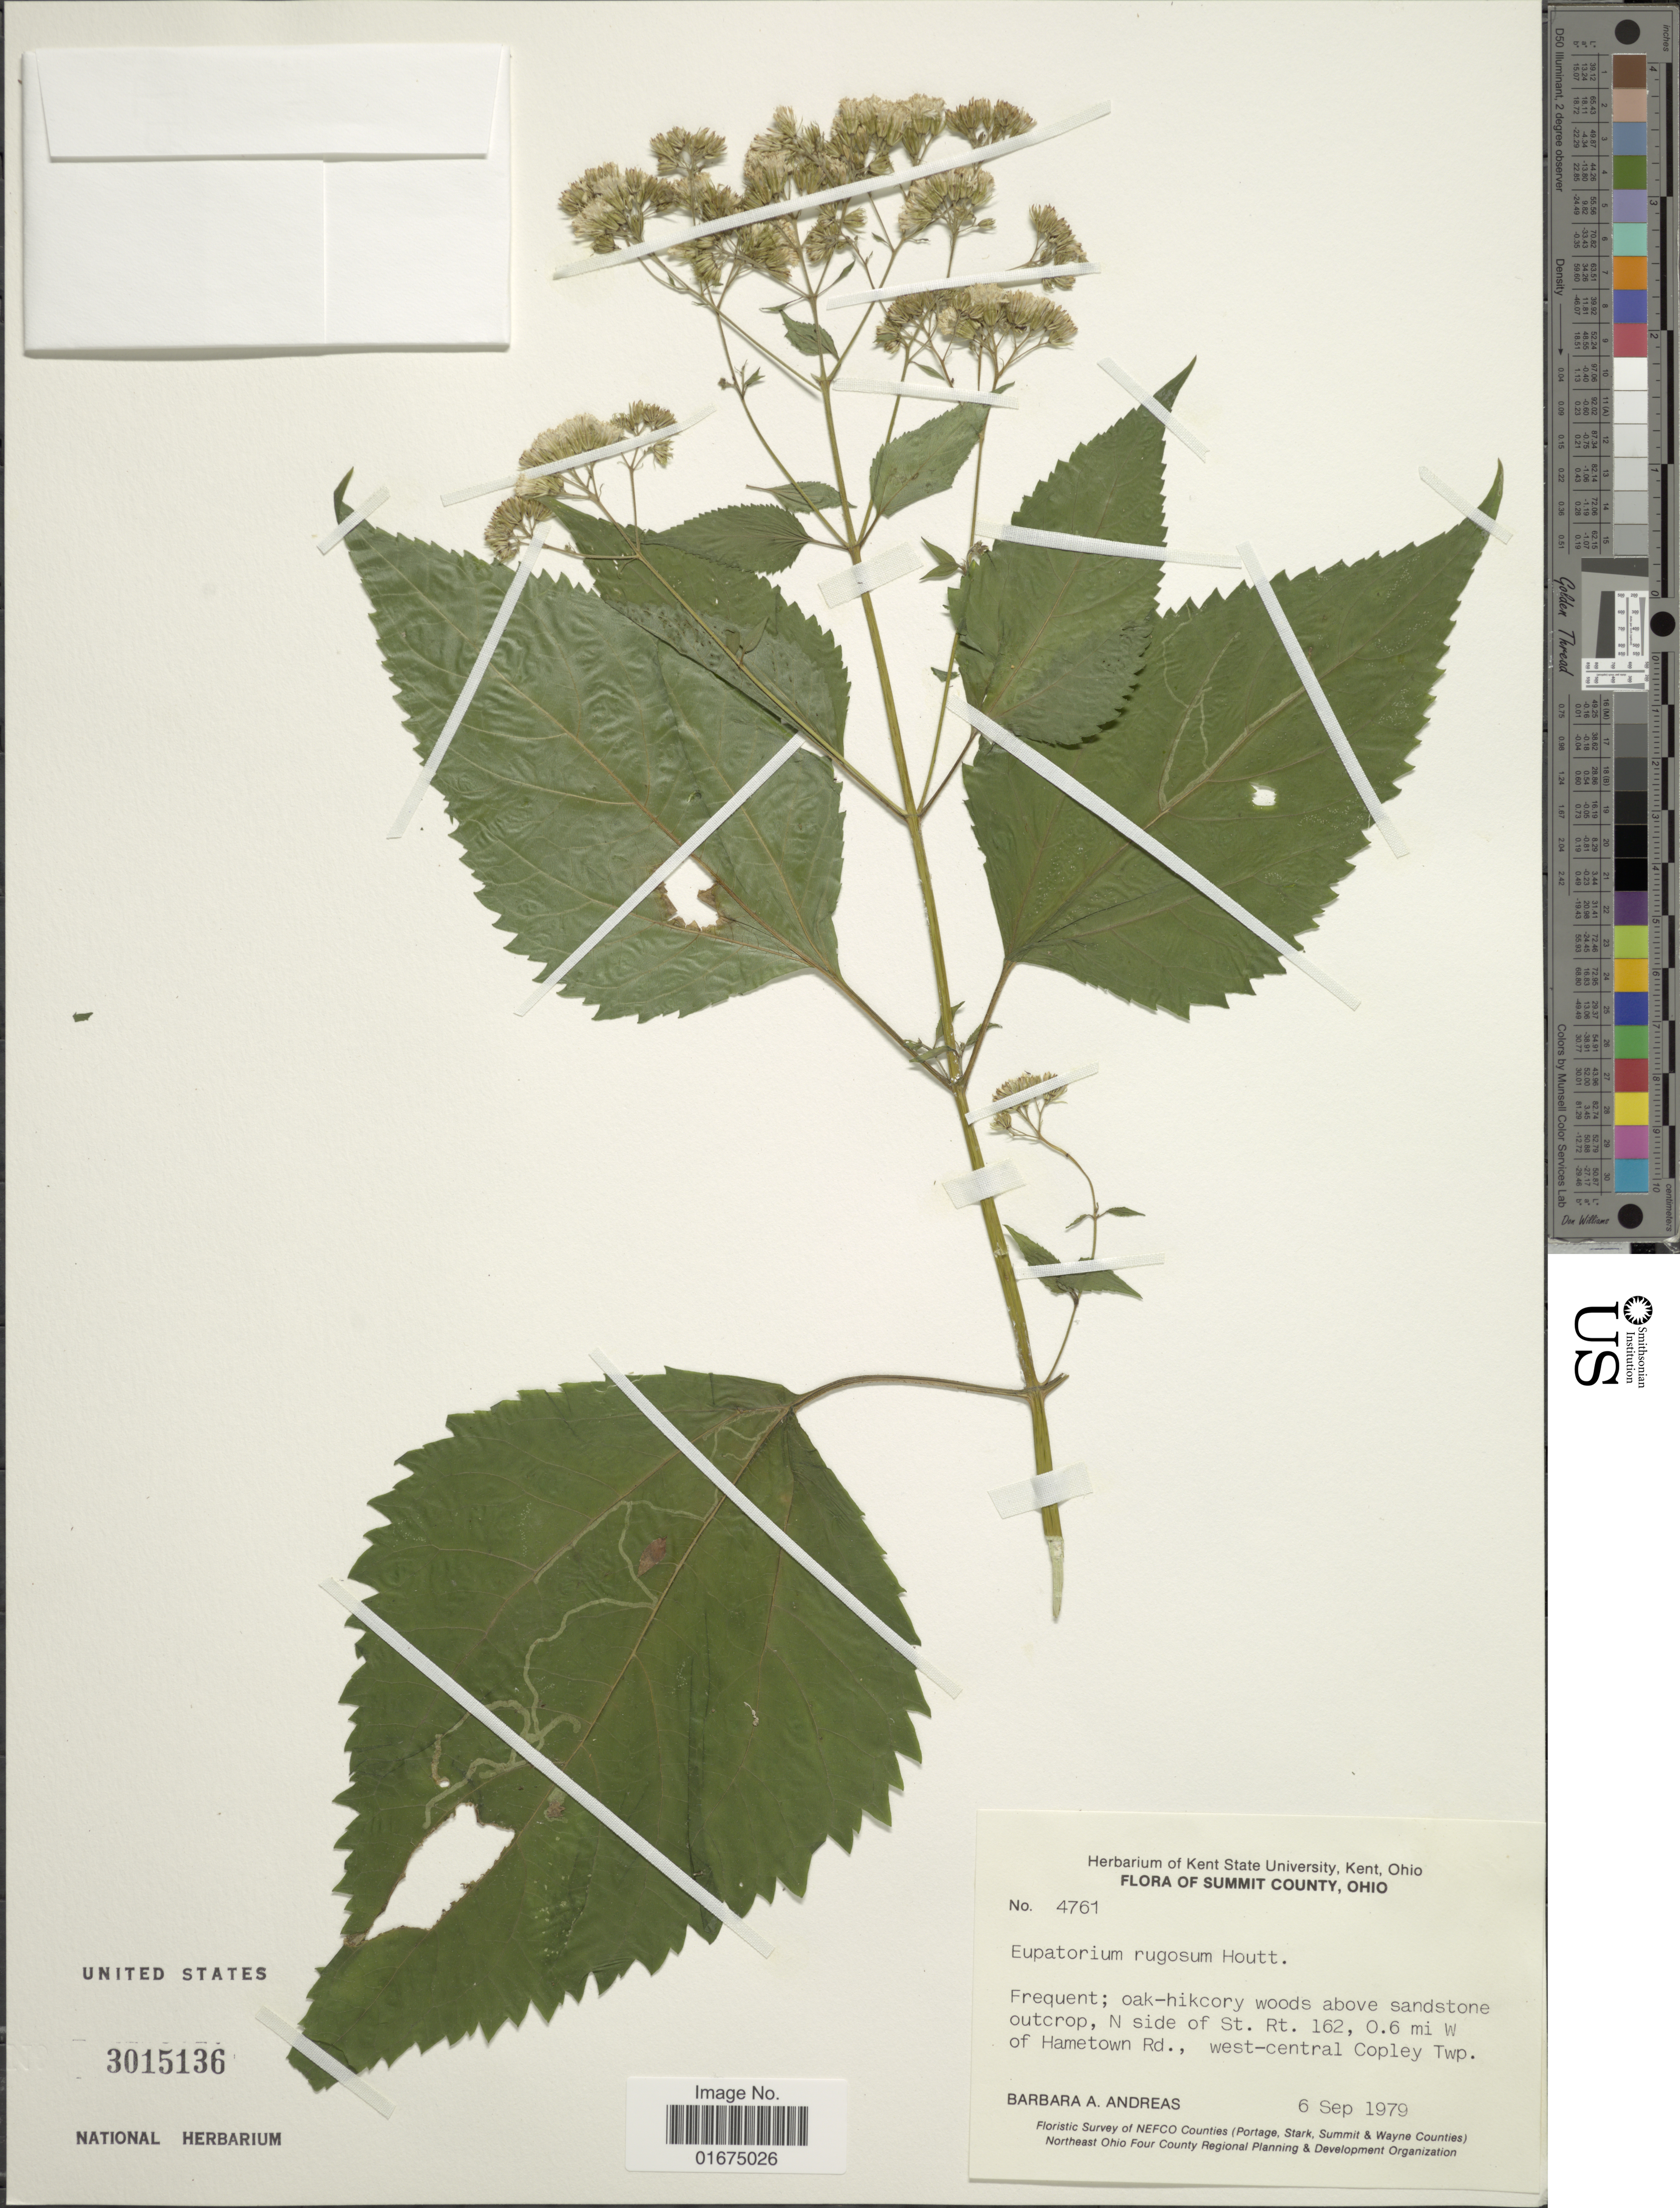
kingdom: Plantae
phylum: Tracheophyta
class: Magnoliopsida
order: Asterales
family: Asteraceae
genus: Ageratina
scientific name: Ageratina altissima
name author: (L.) R.M. King & H. Rob.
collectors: B. A. Andreas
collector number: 4761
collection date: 1979-09-06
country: United States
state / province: Ohio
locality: Summit County, N side of St. Rt. 162, 0.6 mi W of Hametown Rd., west-central Copley Twp.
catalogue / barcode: US 3015136